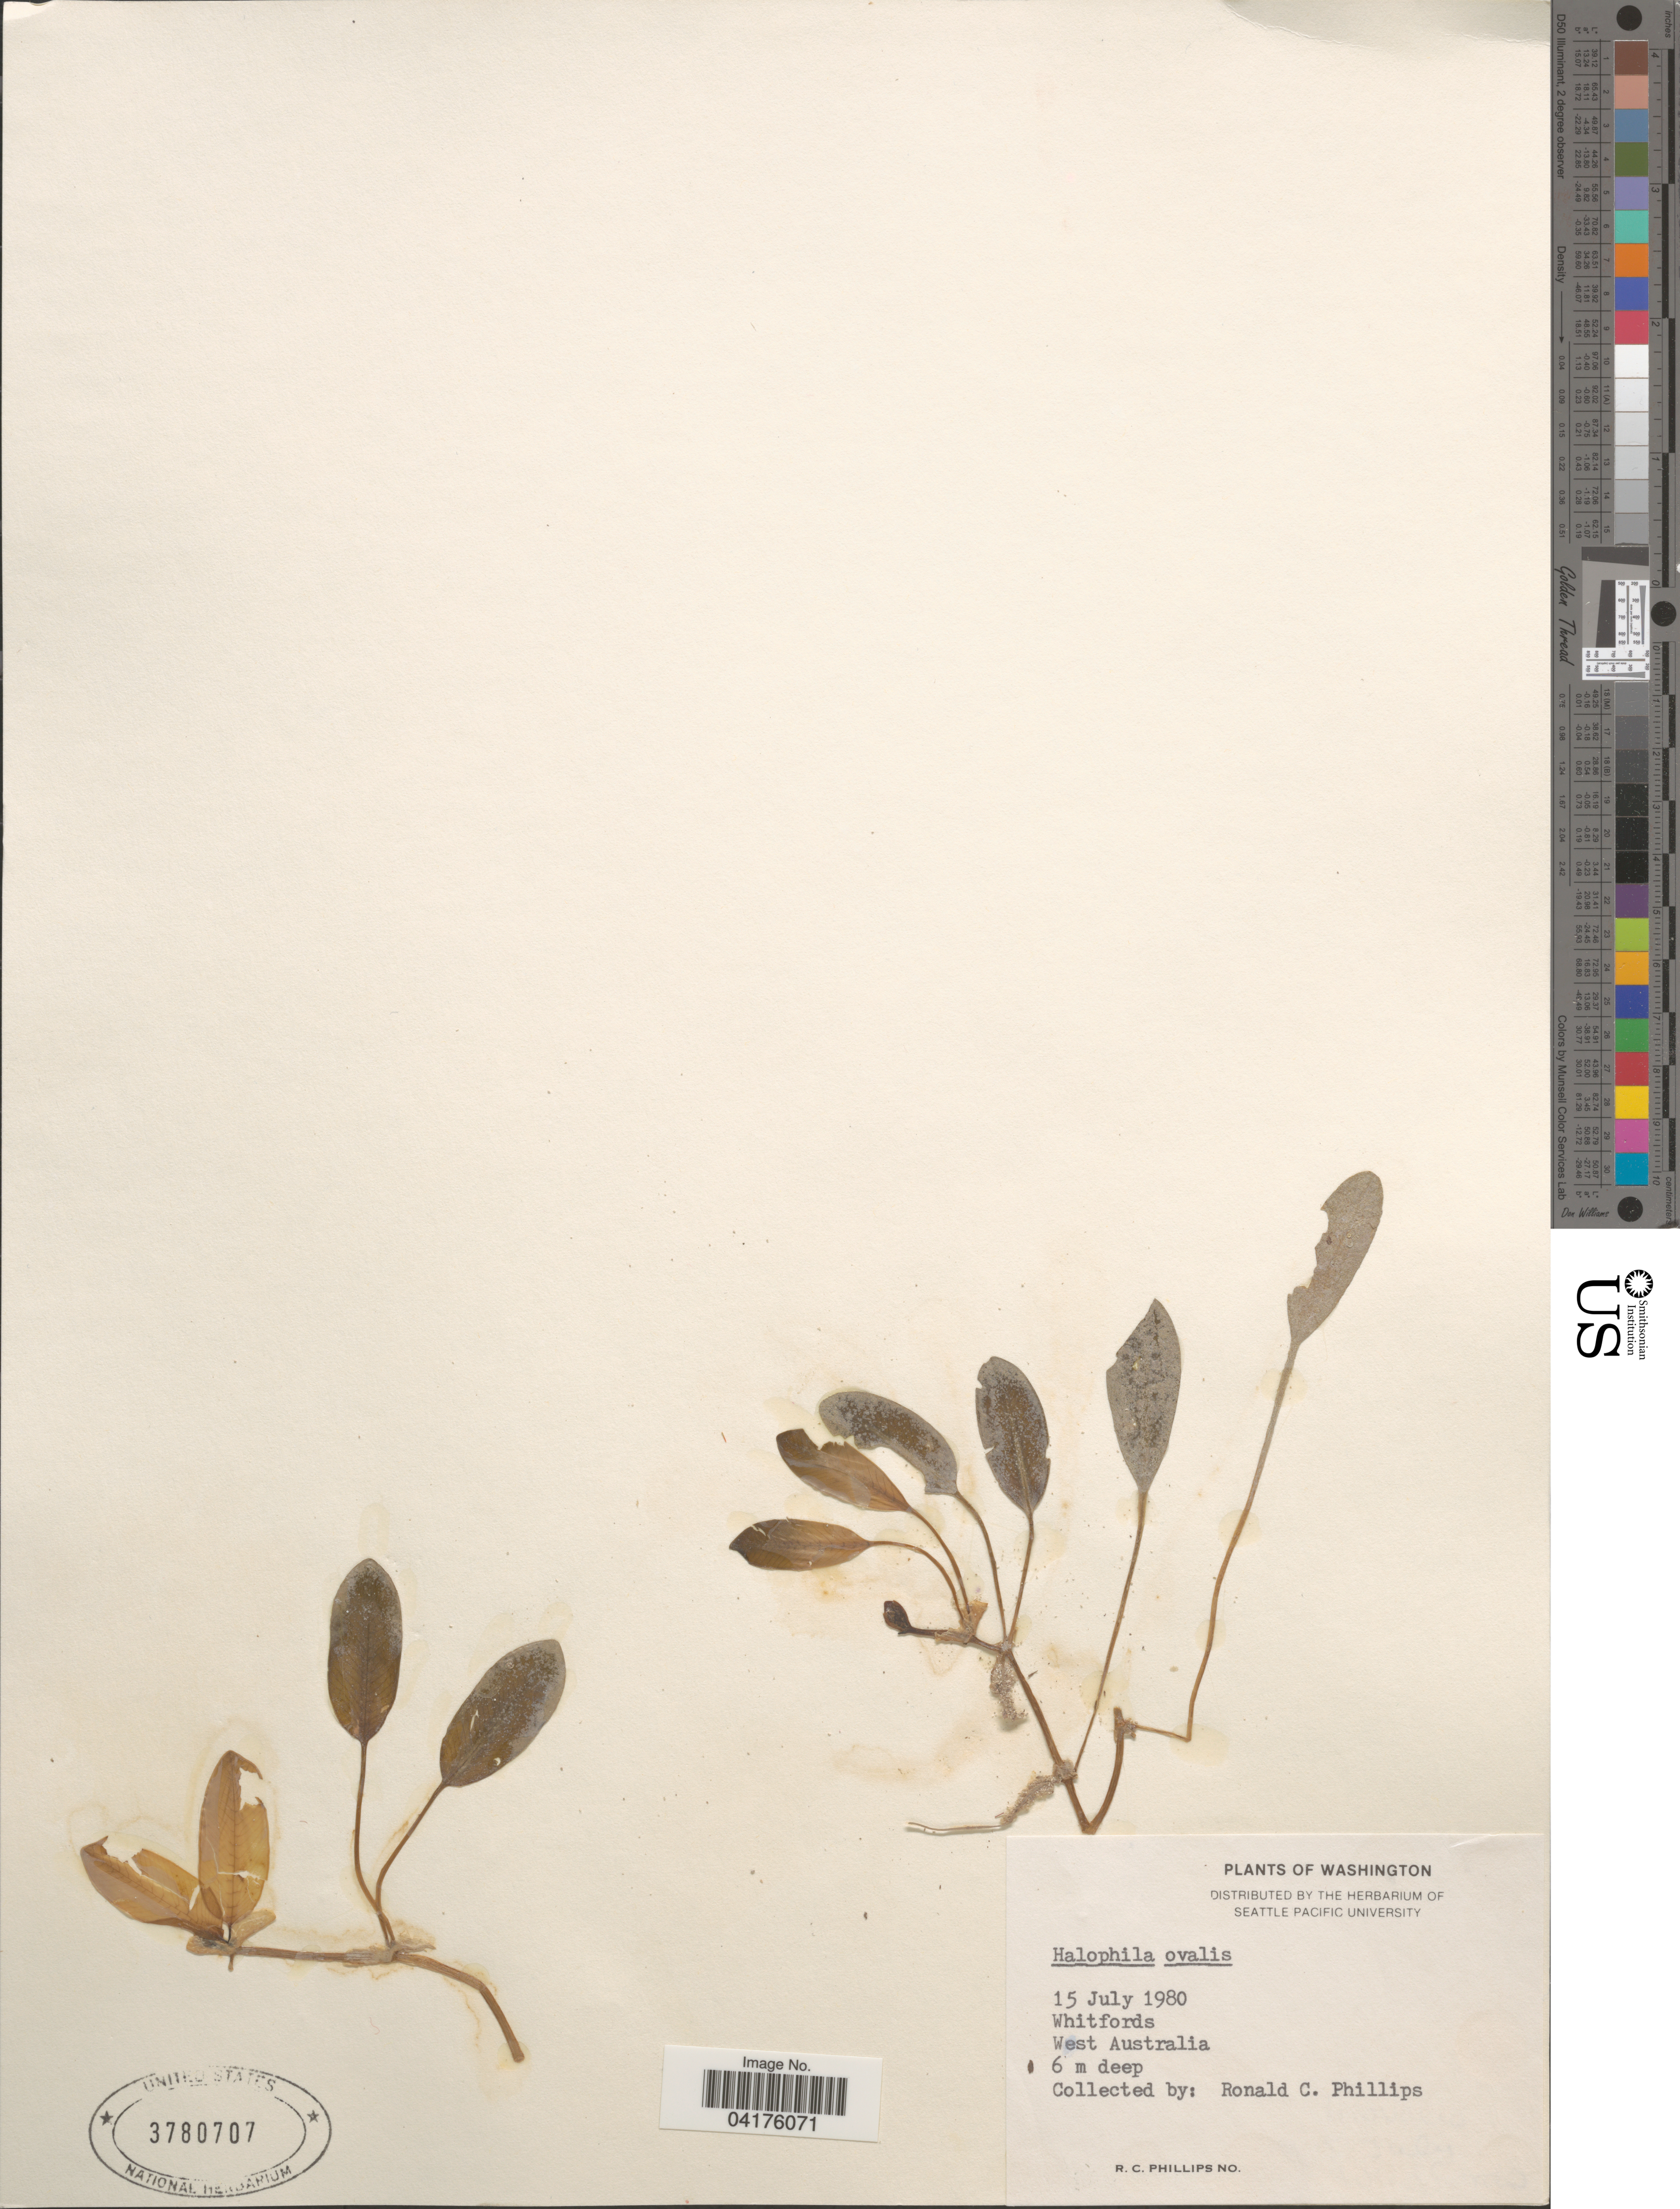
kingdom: Plantae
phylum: Tracheophyta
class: Liliopsida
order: Alismatales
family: Hydrocharitaceae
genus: Halophila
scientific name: Halophila ovalis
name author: (R. Br.) Hook. f.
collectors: R. C. Phillips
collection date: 1980-07-15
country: Australia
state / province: Western Australia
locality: Whitfords. West Australia.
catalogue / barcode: US 3780707